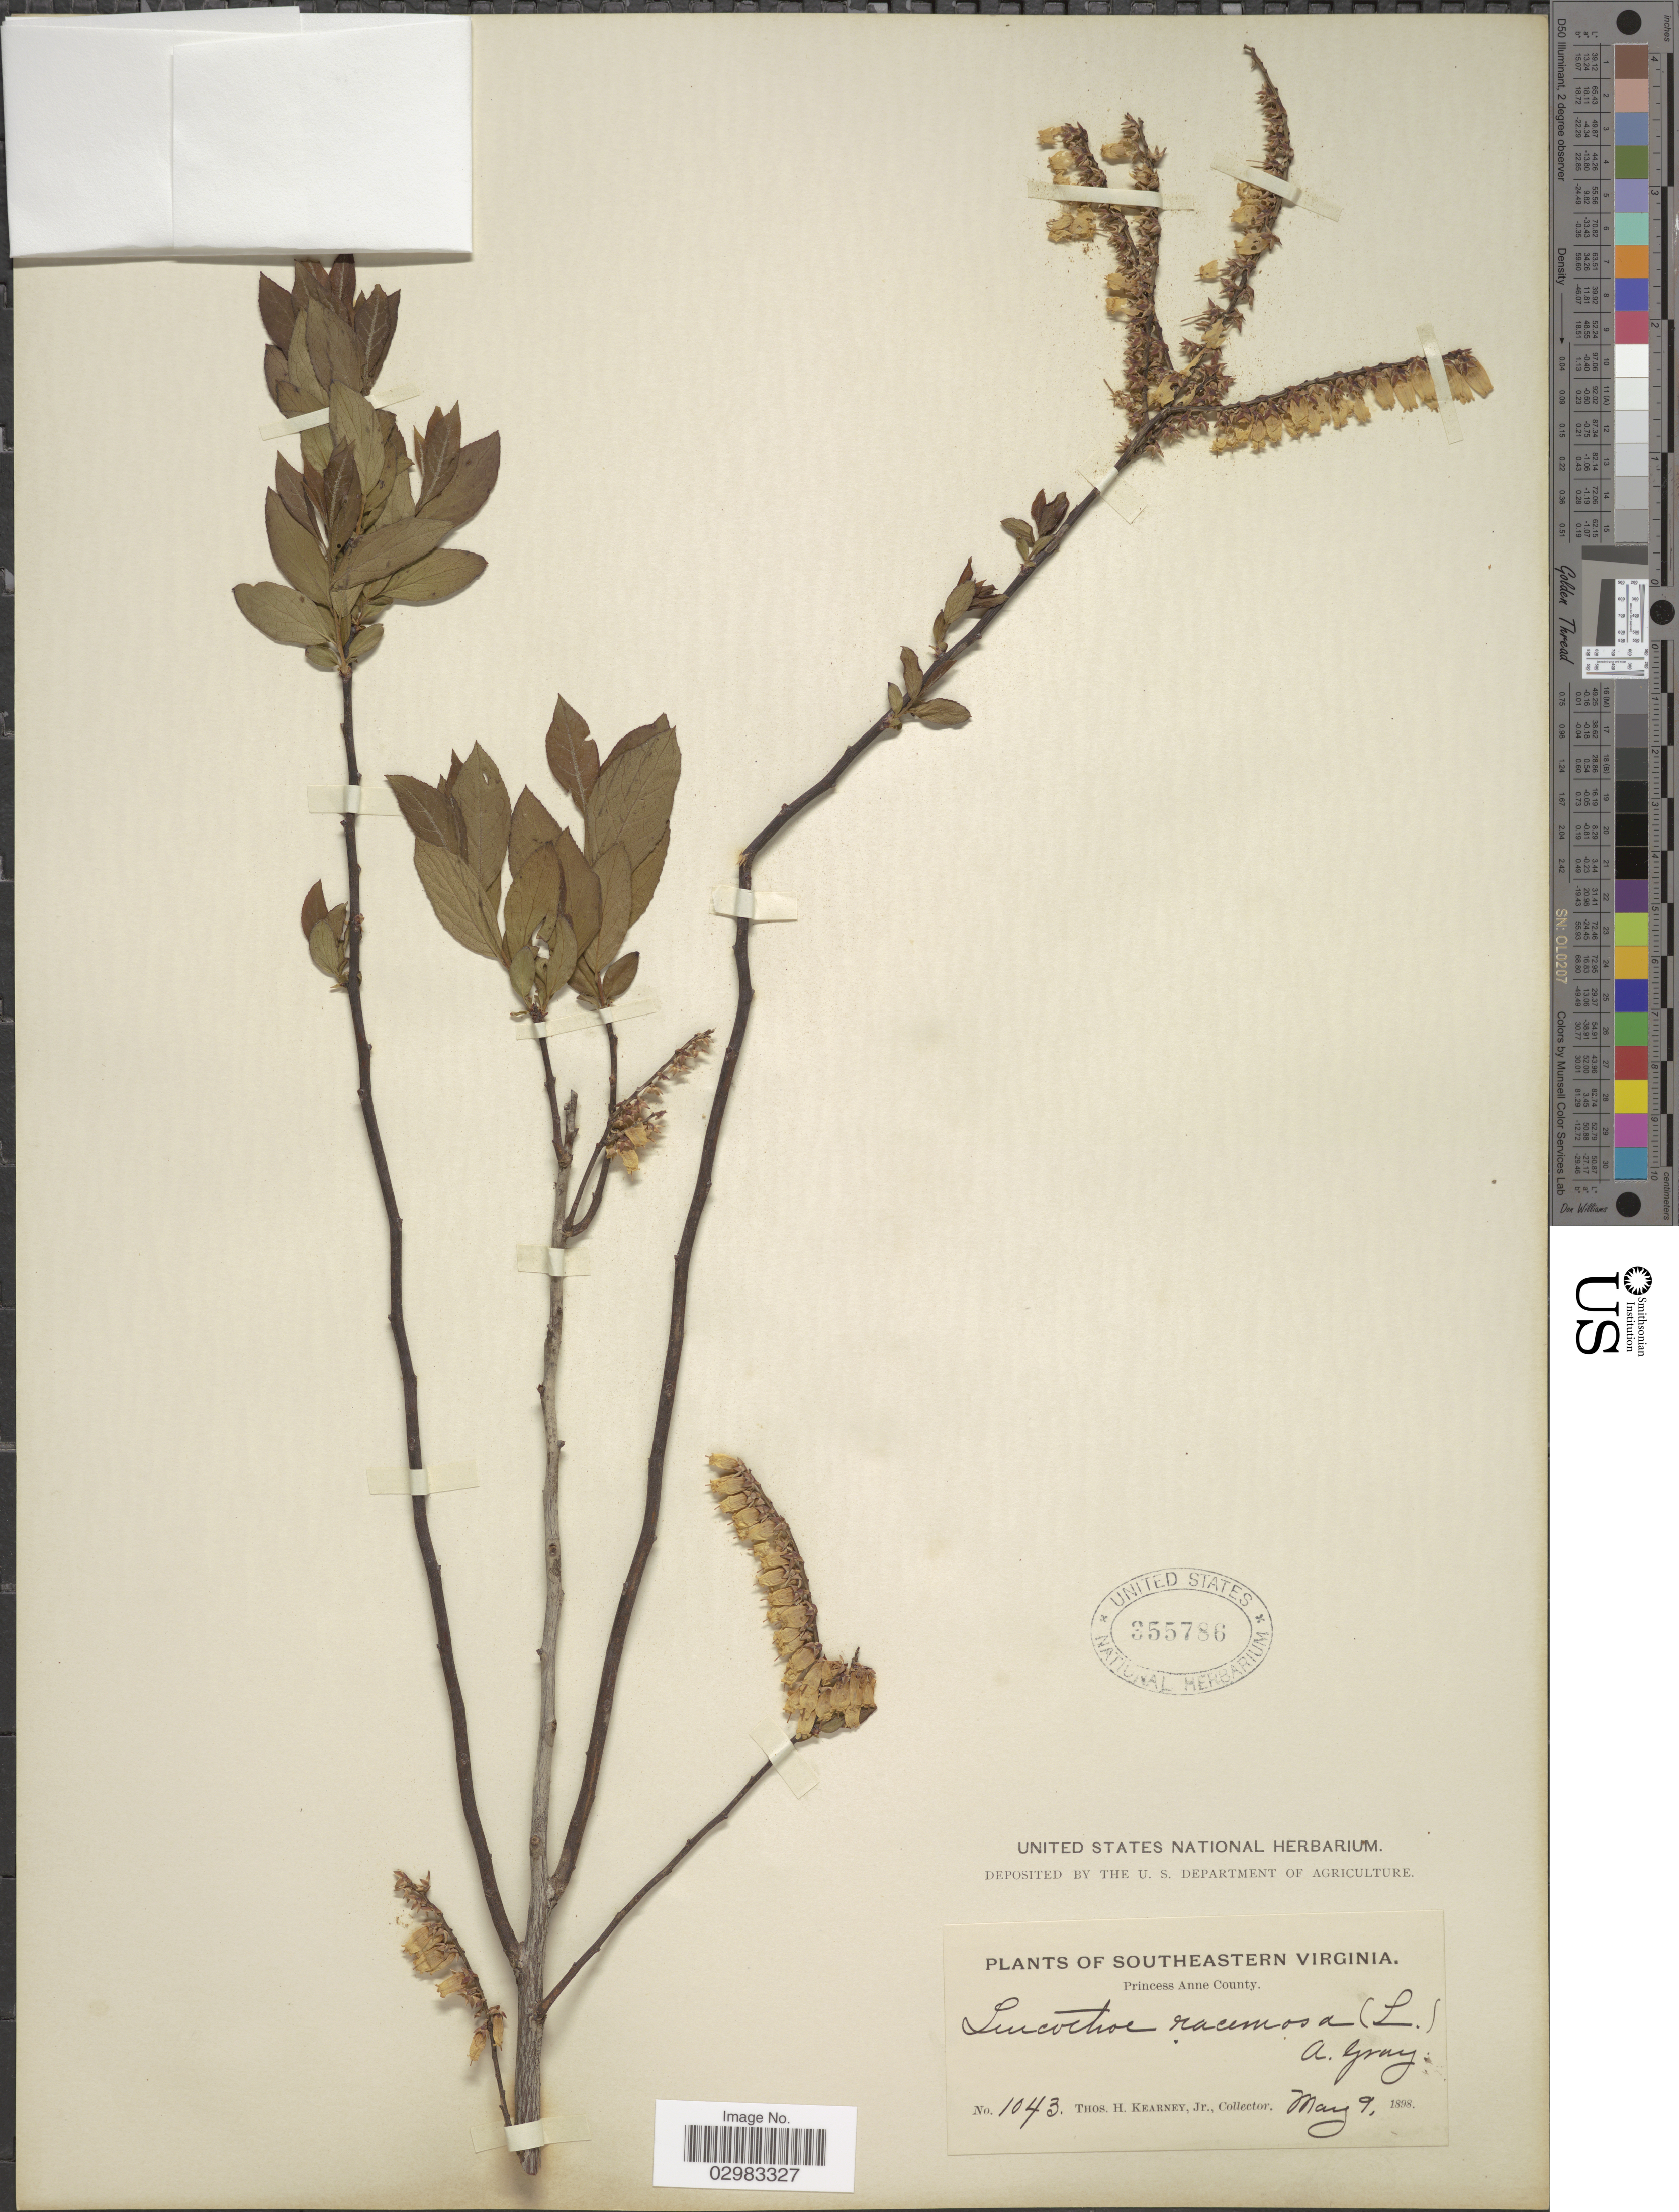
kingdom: Plantae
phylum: Tracheophyta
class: Magnoliopsida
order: Ericales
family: Ericaceae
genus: Leucothoe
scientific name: Leucothoë racemosa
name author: (L.) A. Gray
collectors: T. H. Kearney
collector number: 1043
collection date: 1898-05-09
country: United States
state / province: Virginia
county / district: City of Virginia Beach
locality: Southeastern Virginia. Princess Anne County.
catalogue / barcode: US 355786